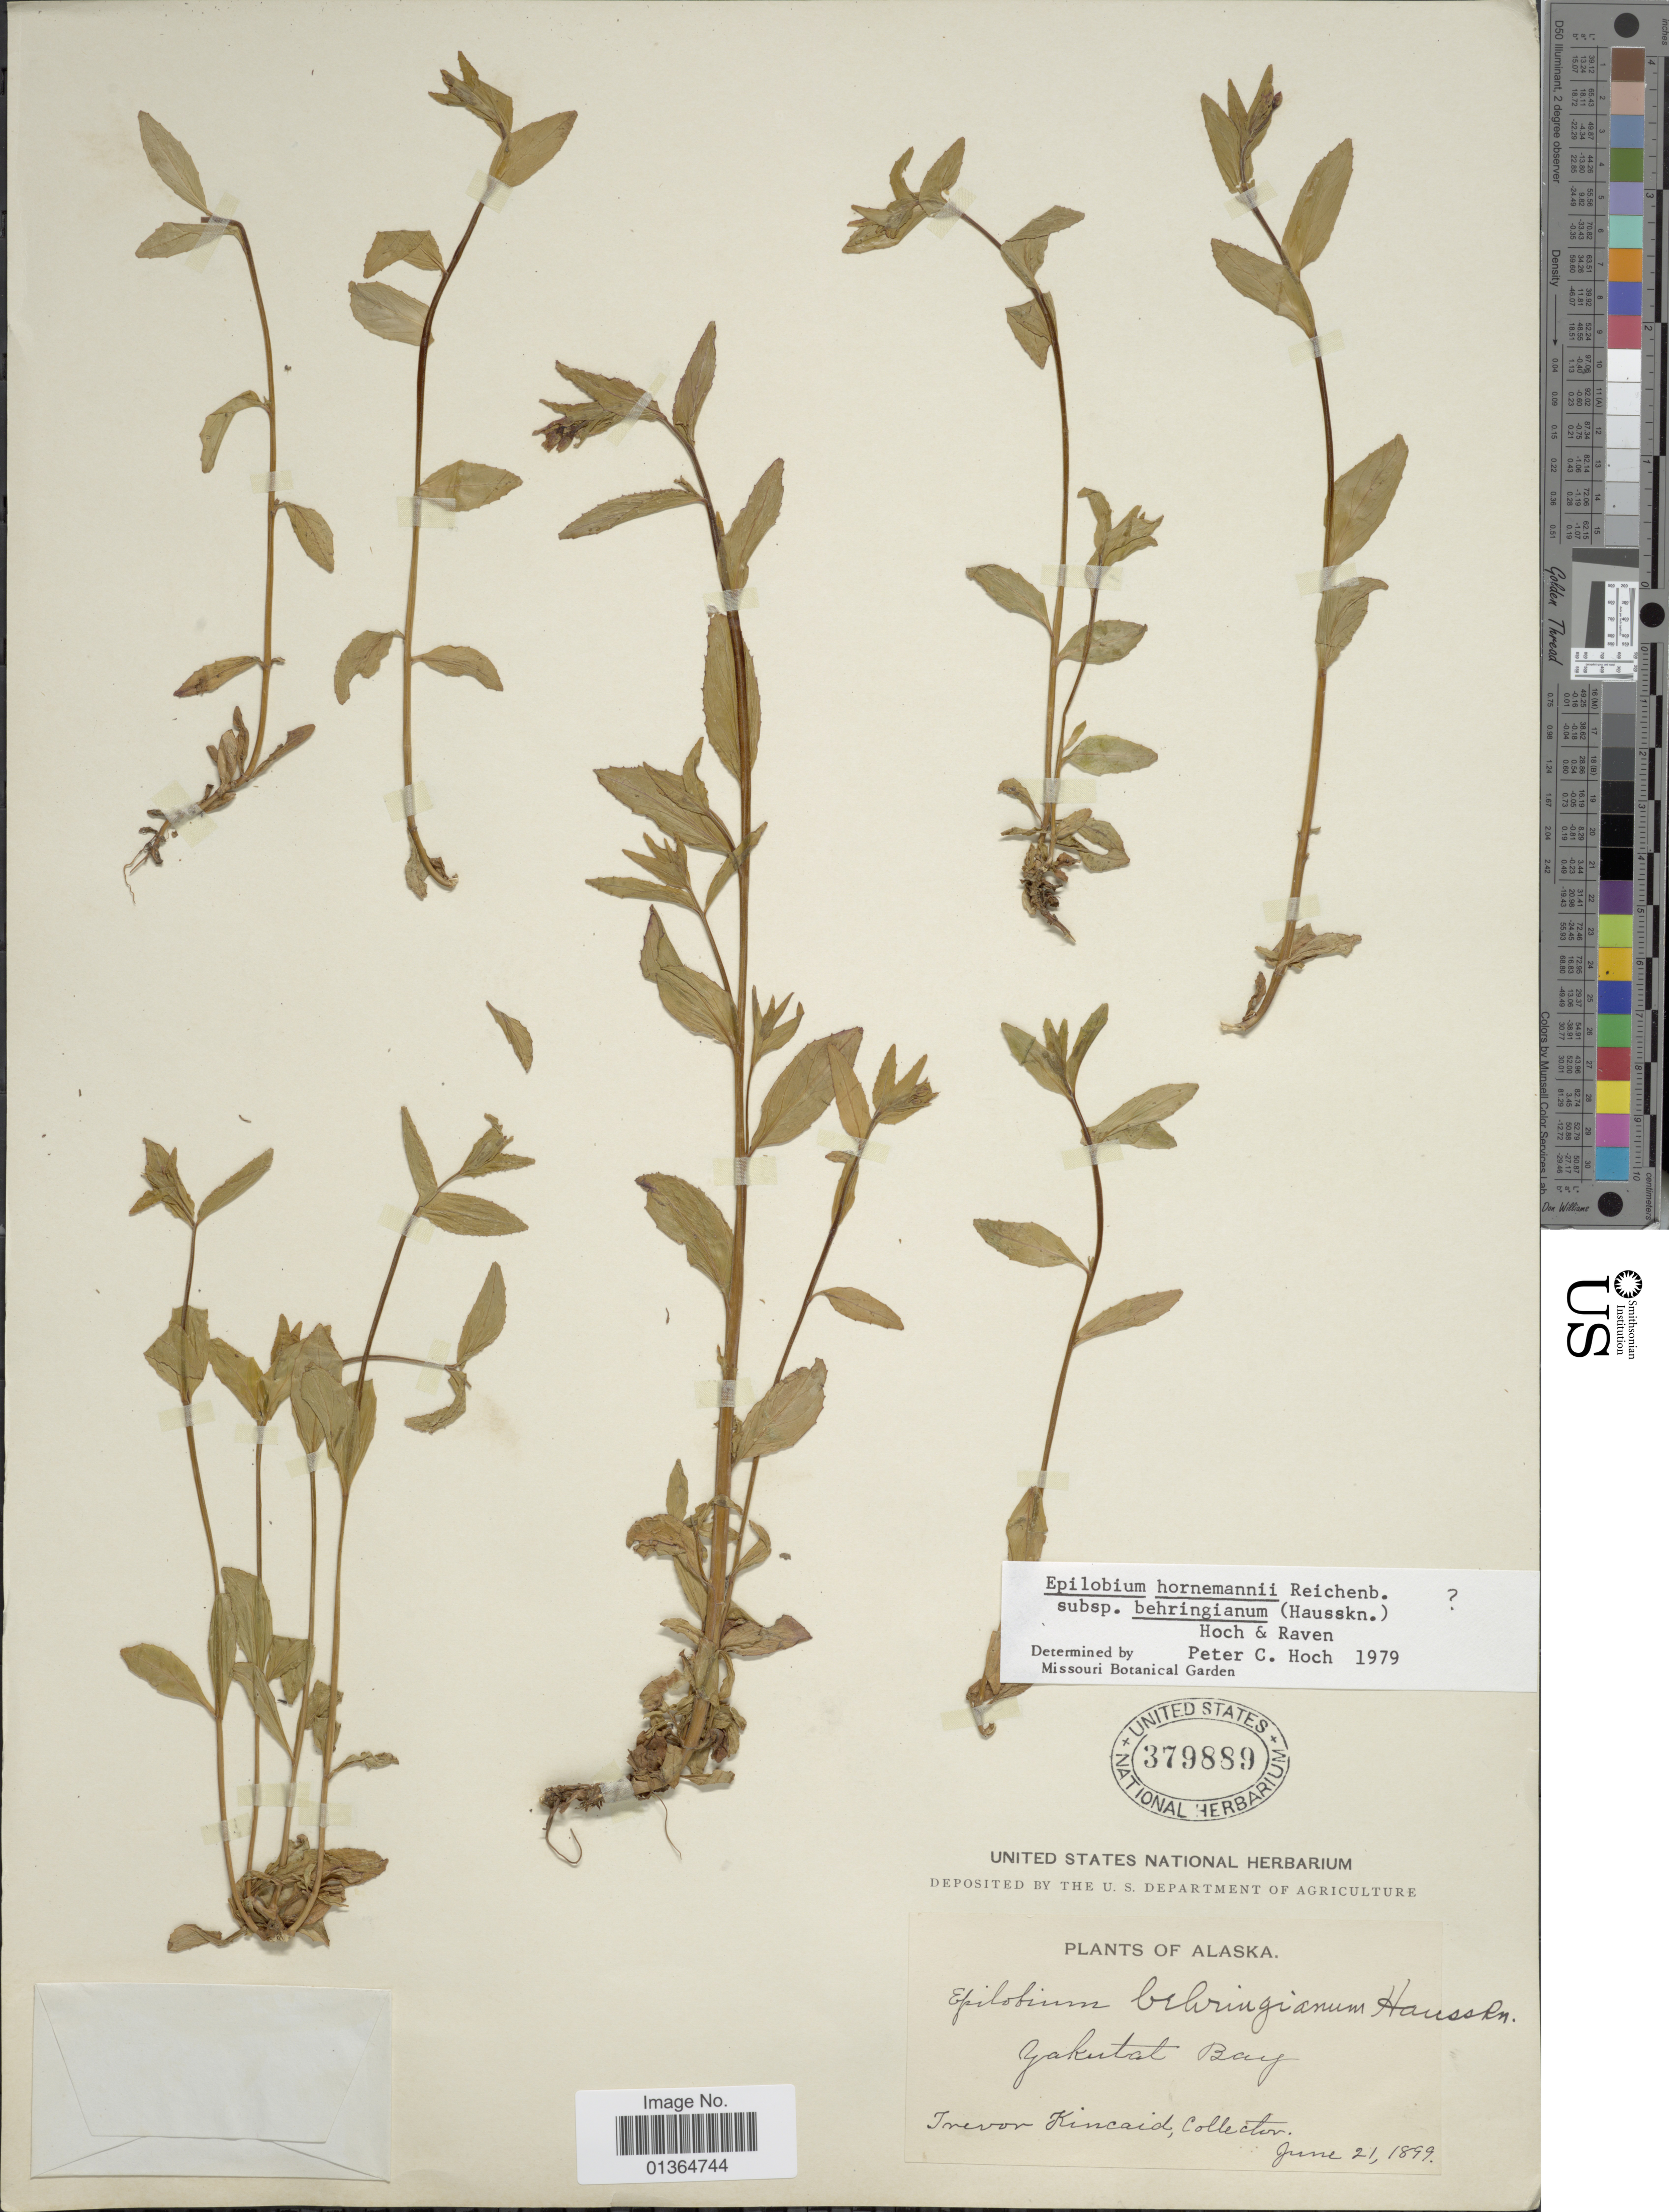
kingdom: Plantae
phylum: Tracheophyta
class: Magnoliopsida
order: Myrtales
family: Onagraceae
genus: Epilobium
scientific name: Epilobium hornemannii subsp. behringianum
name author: (Hausskn.) Hoch & P.H. Raven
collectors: T. C. Kincaid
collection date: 1899-06-21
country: United States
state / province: Alaska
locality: Yakutat Bay.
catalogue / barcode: US 379889